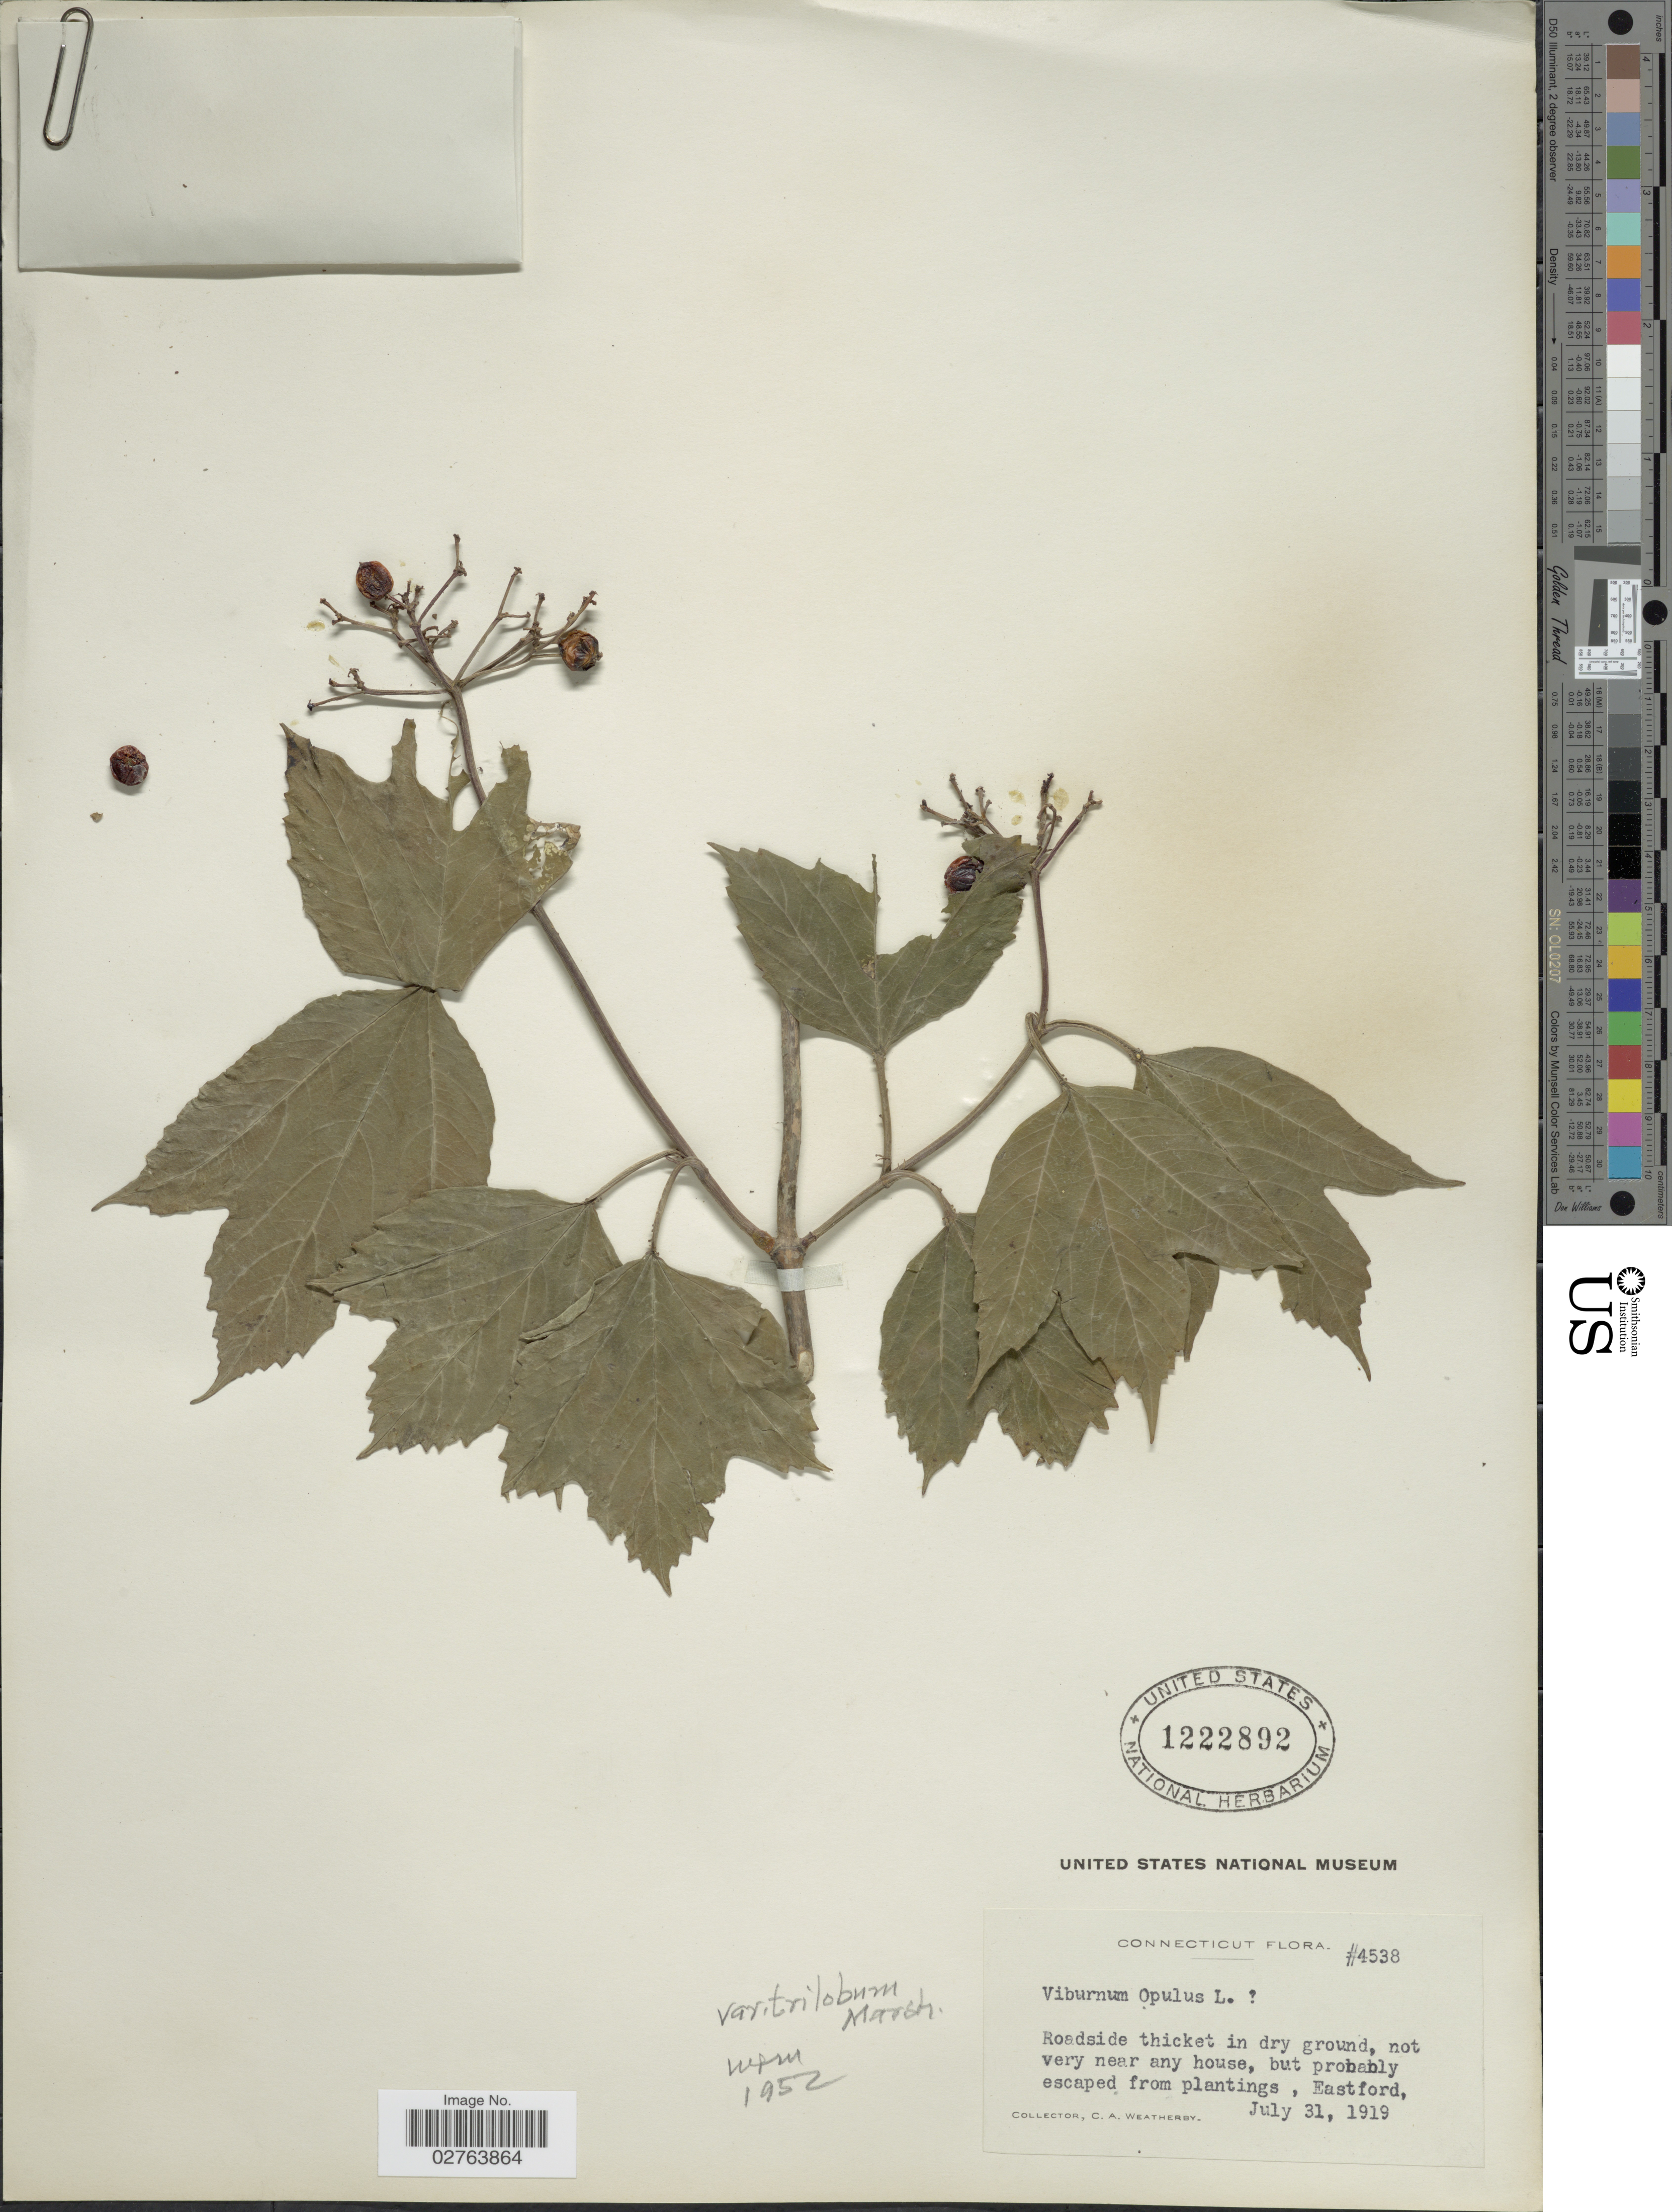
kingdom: Plantae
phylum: Tracheophyta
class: Magnoliopsida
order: Dipsacales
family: Viburnaceae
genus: Viburnum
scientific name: Viburnum opulus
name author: L.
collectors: C. A. Weatherby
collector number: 4538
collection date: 1919-07-31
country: United States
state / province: Connecticut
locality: Roadside thicket in dry ground, not very near house, but probably escaped from plantings, Eastford.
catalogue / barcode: US 1222892